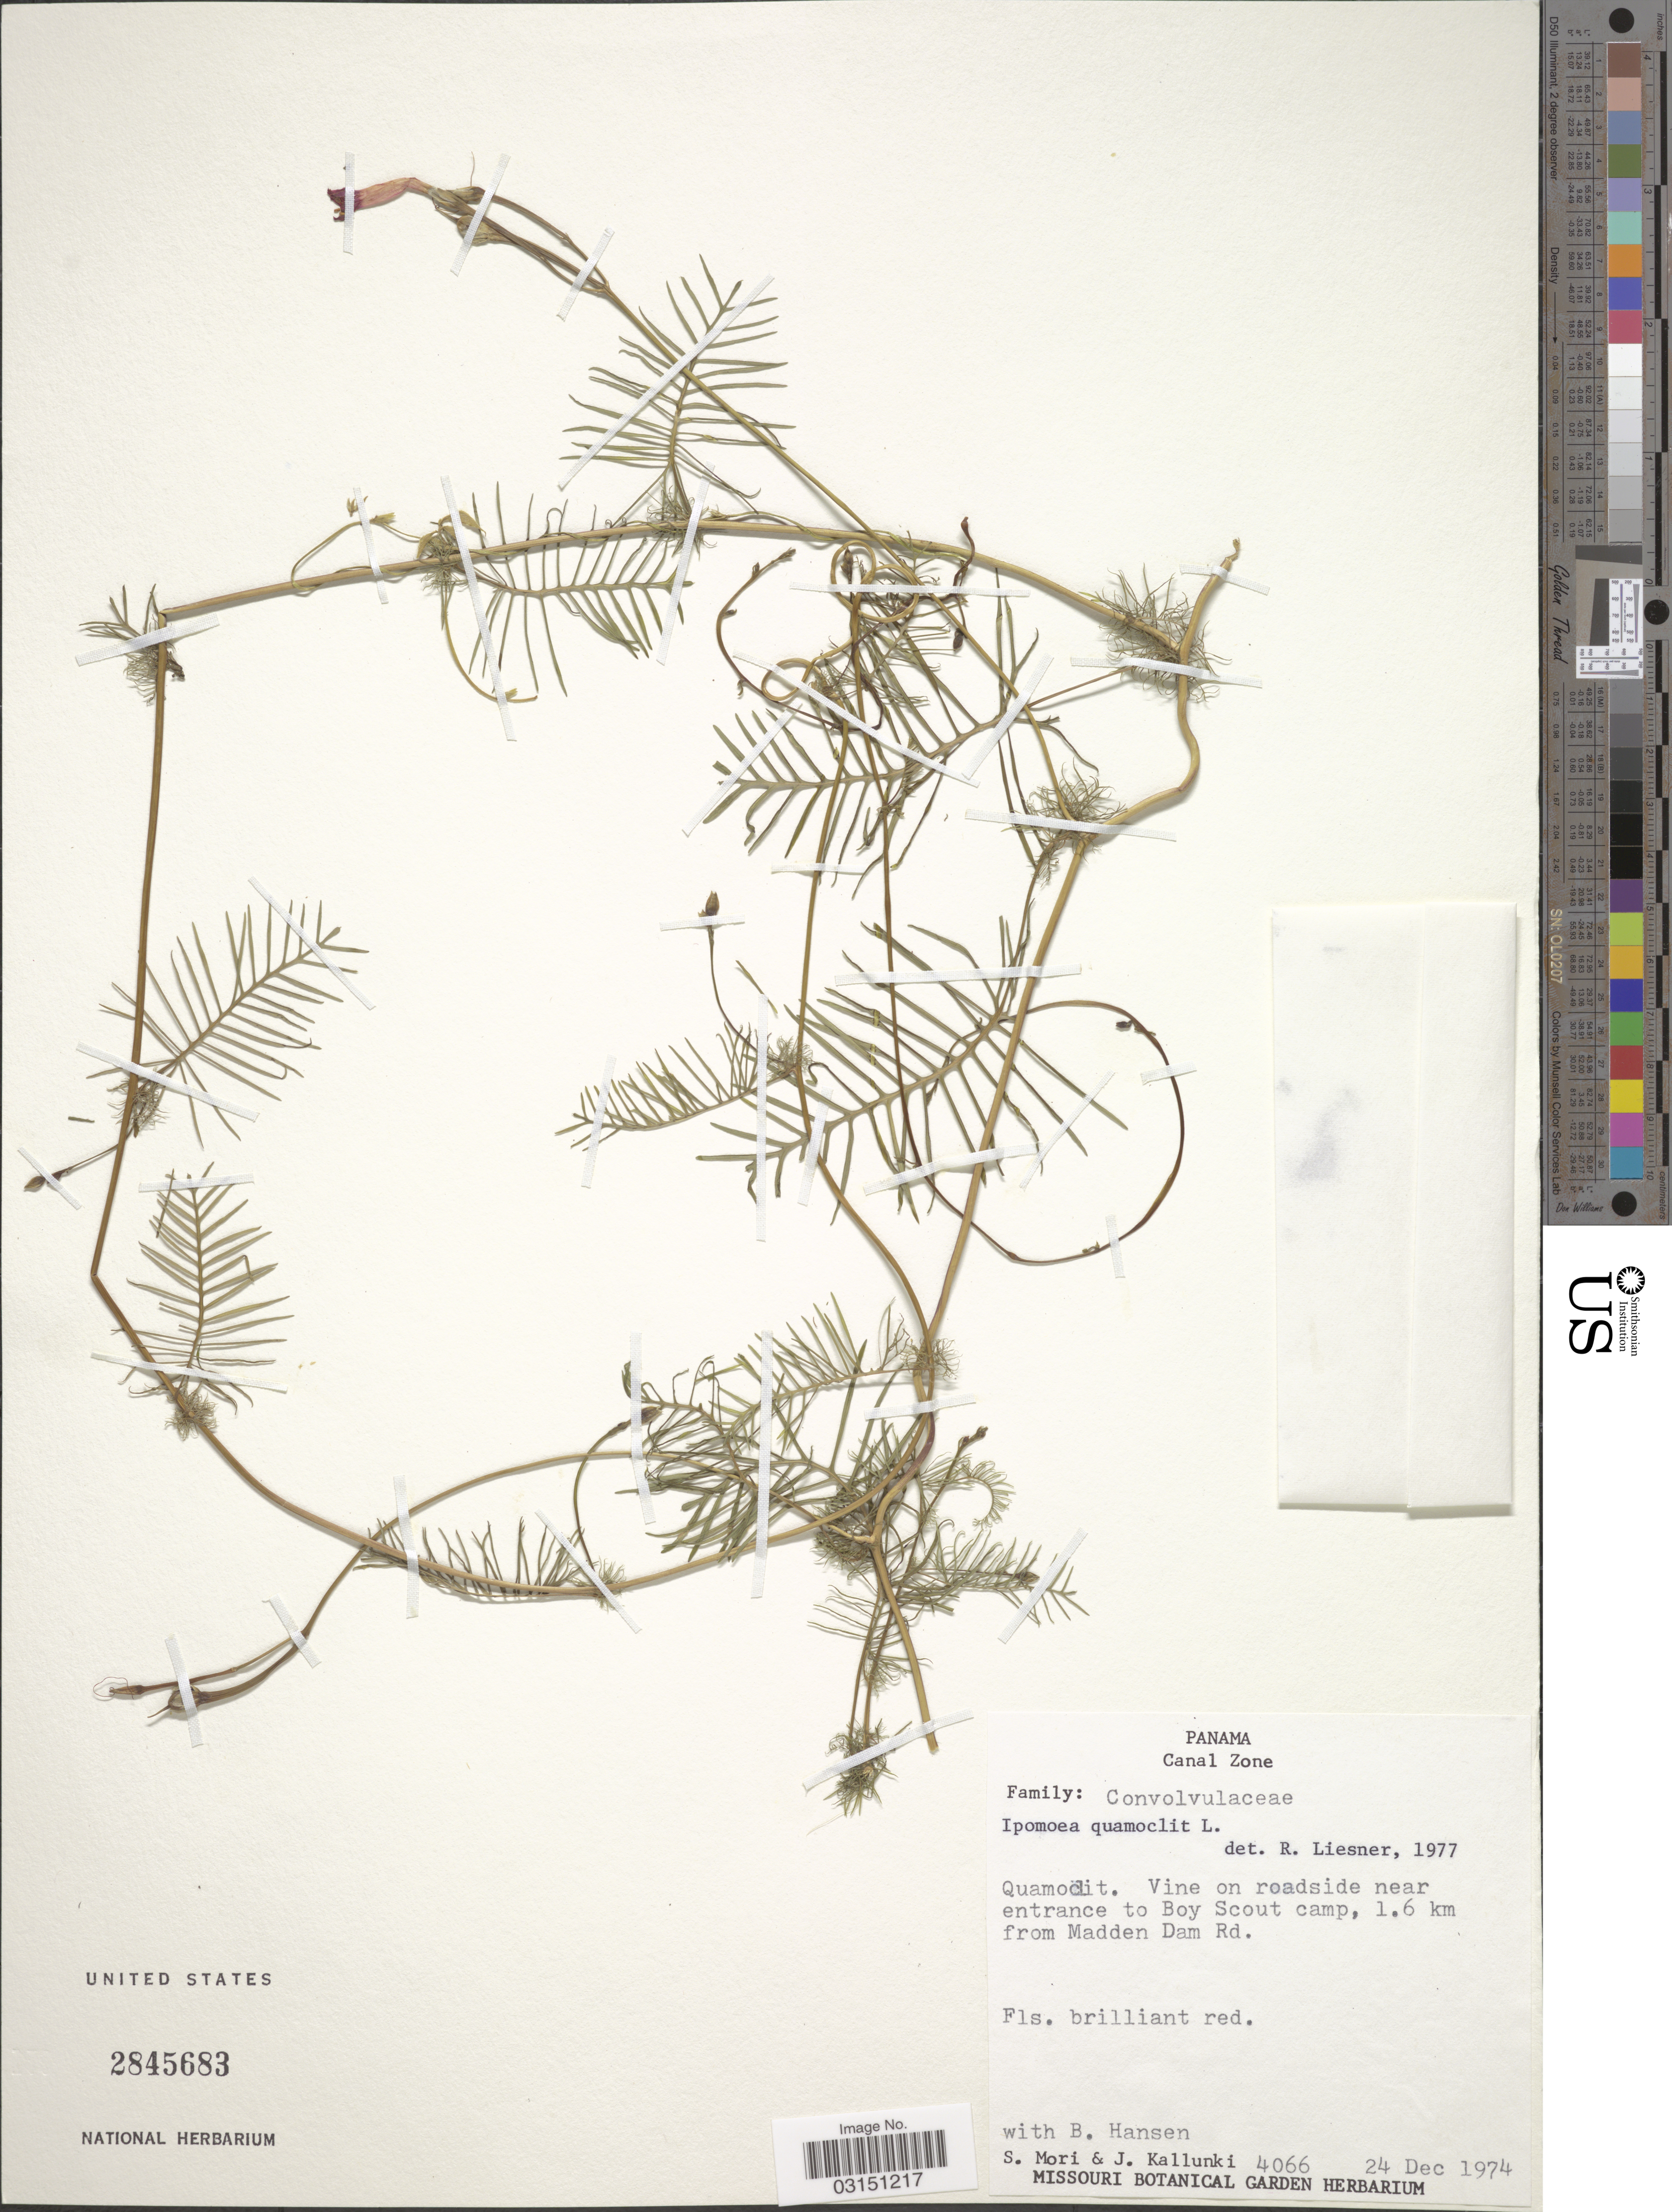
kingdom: Plantae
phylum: Tracheophyta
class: Magnoliopsida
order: Solanales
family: Convolvulaceae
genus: Ipomoea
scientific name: Ipomoea quamoclit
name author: L.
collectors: S. Mori, J. Kallunki & B. Hansen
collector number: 4066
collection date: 1974-12-24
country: Panama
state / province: Colón / Panamá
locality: Canal Zone, Vine on roadside near entrance to Boy Scout camp, 1.6 km from Madden Dam Rd.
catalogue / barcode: US 2845683